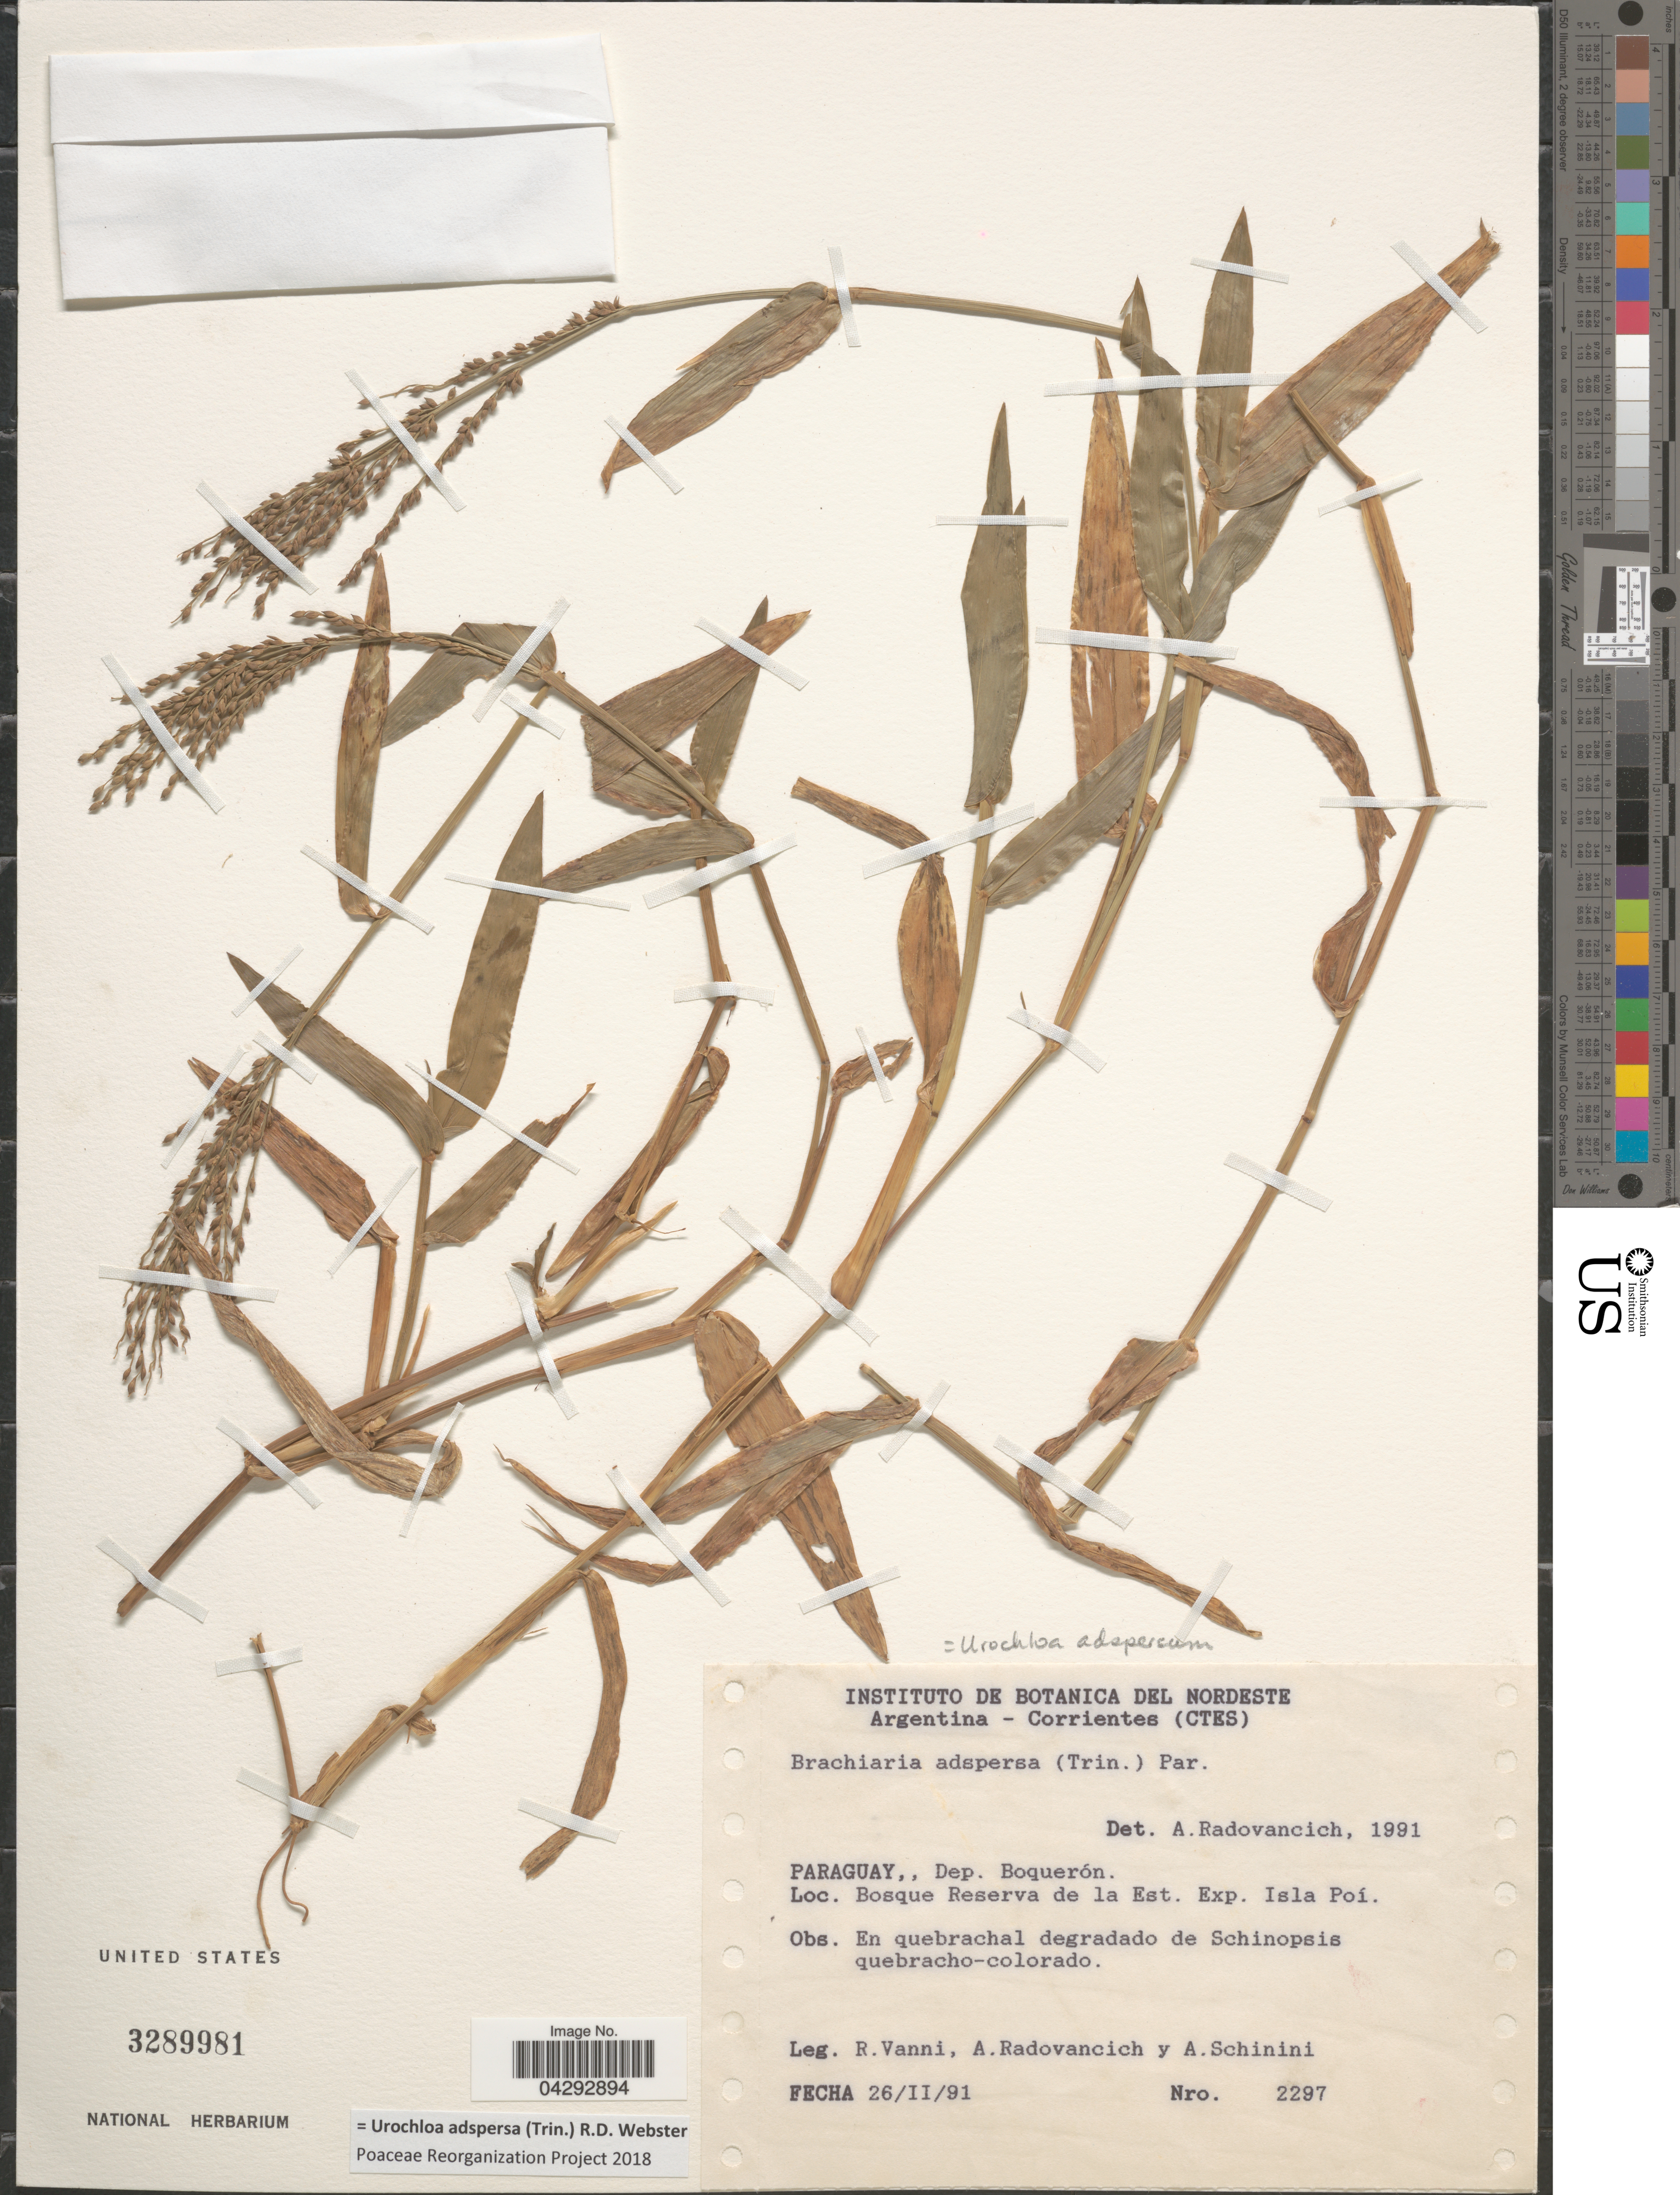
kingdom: Plantae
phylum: Tracheophyta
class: Liliopsida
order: Poales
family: Poaceae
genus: Urochloa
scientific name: Urochloa adspersa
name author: (Trin.) R.D. Webster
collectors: R. Vanni, A. Radovancich & A. Schinini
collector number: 2297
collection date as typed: Transcribed d/m/y: 26/2/91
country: Paraguay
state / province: Boqueron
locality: Dep. Boquerón Bosque Reserva de la Est. Exp. Isla Poí. En quebrachal degradado de Schinopsis quebracho-colorado.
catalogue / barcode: US 3289981